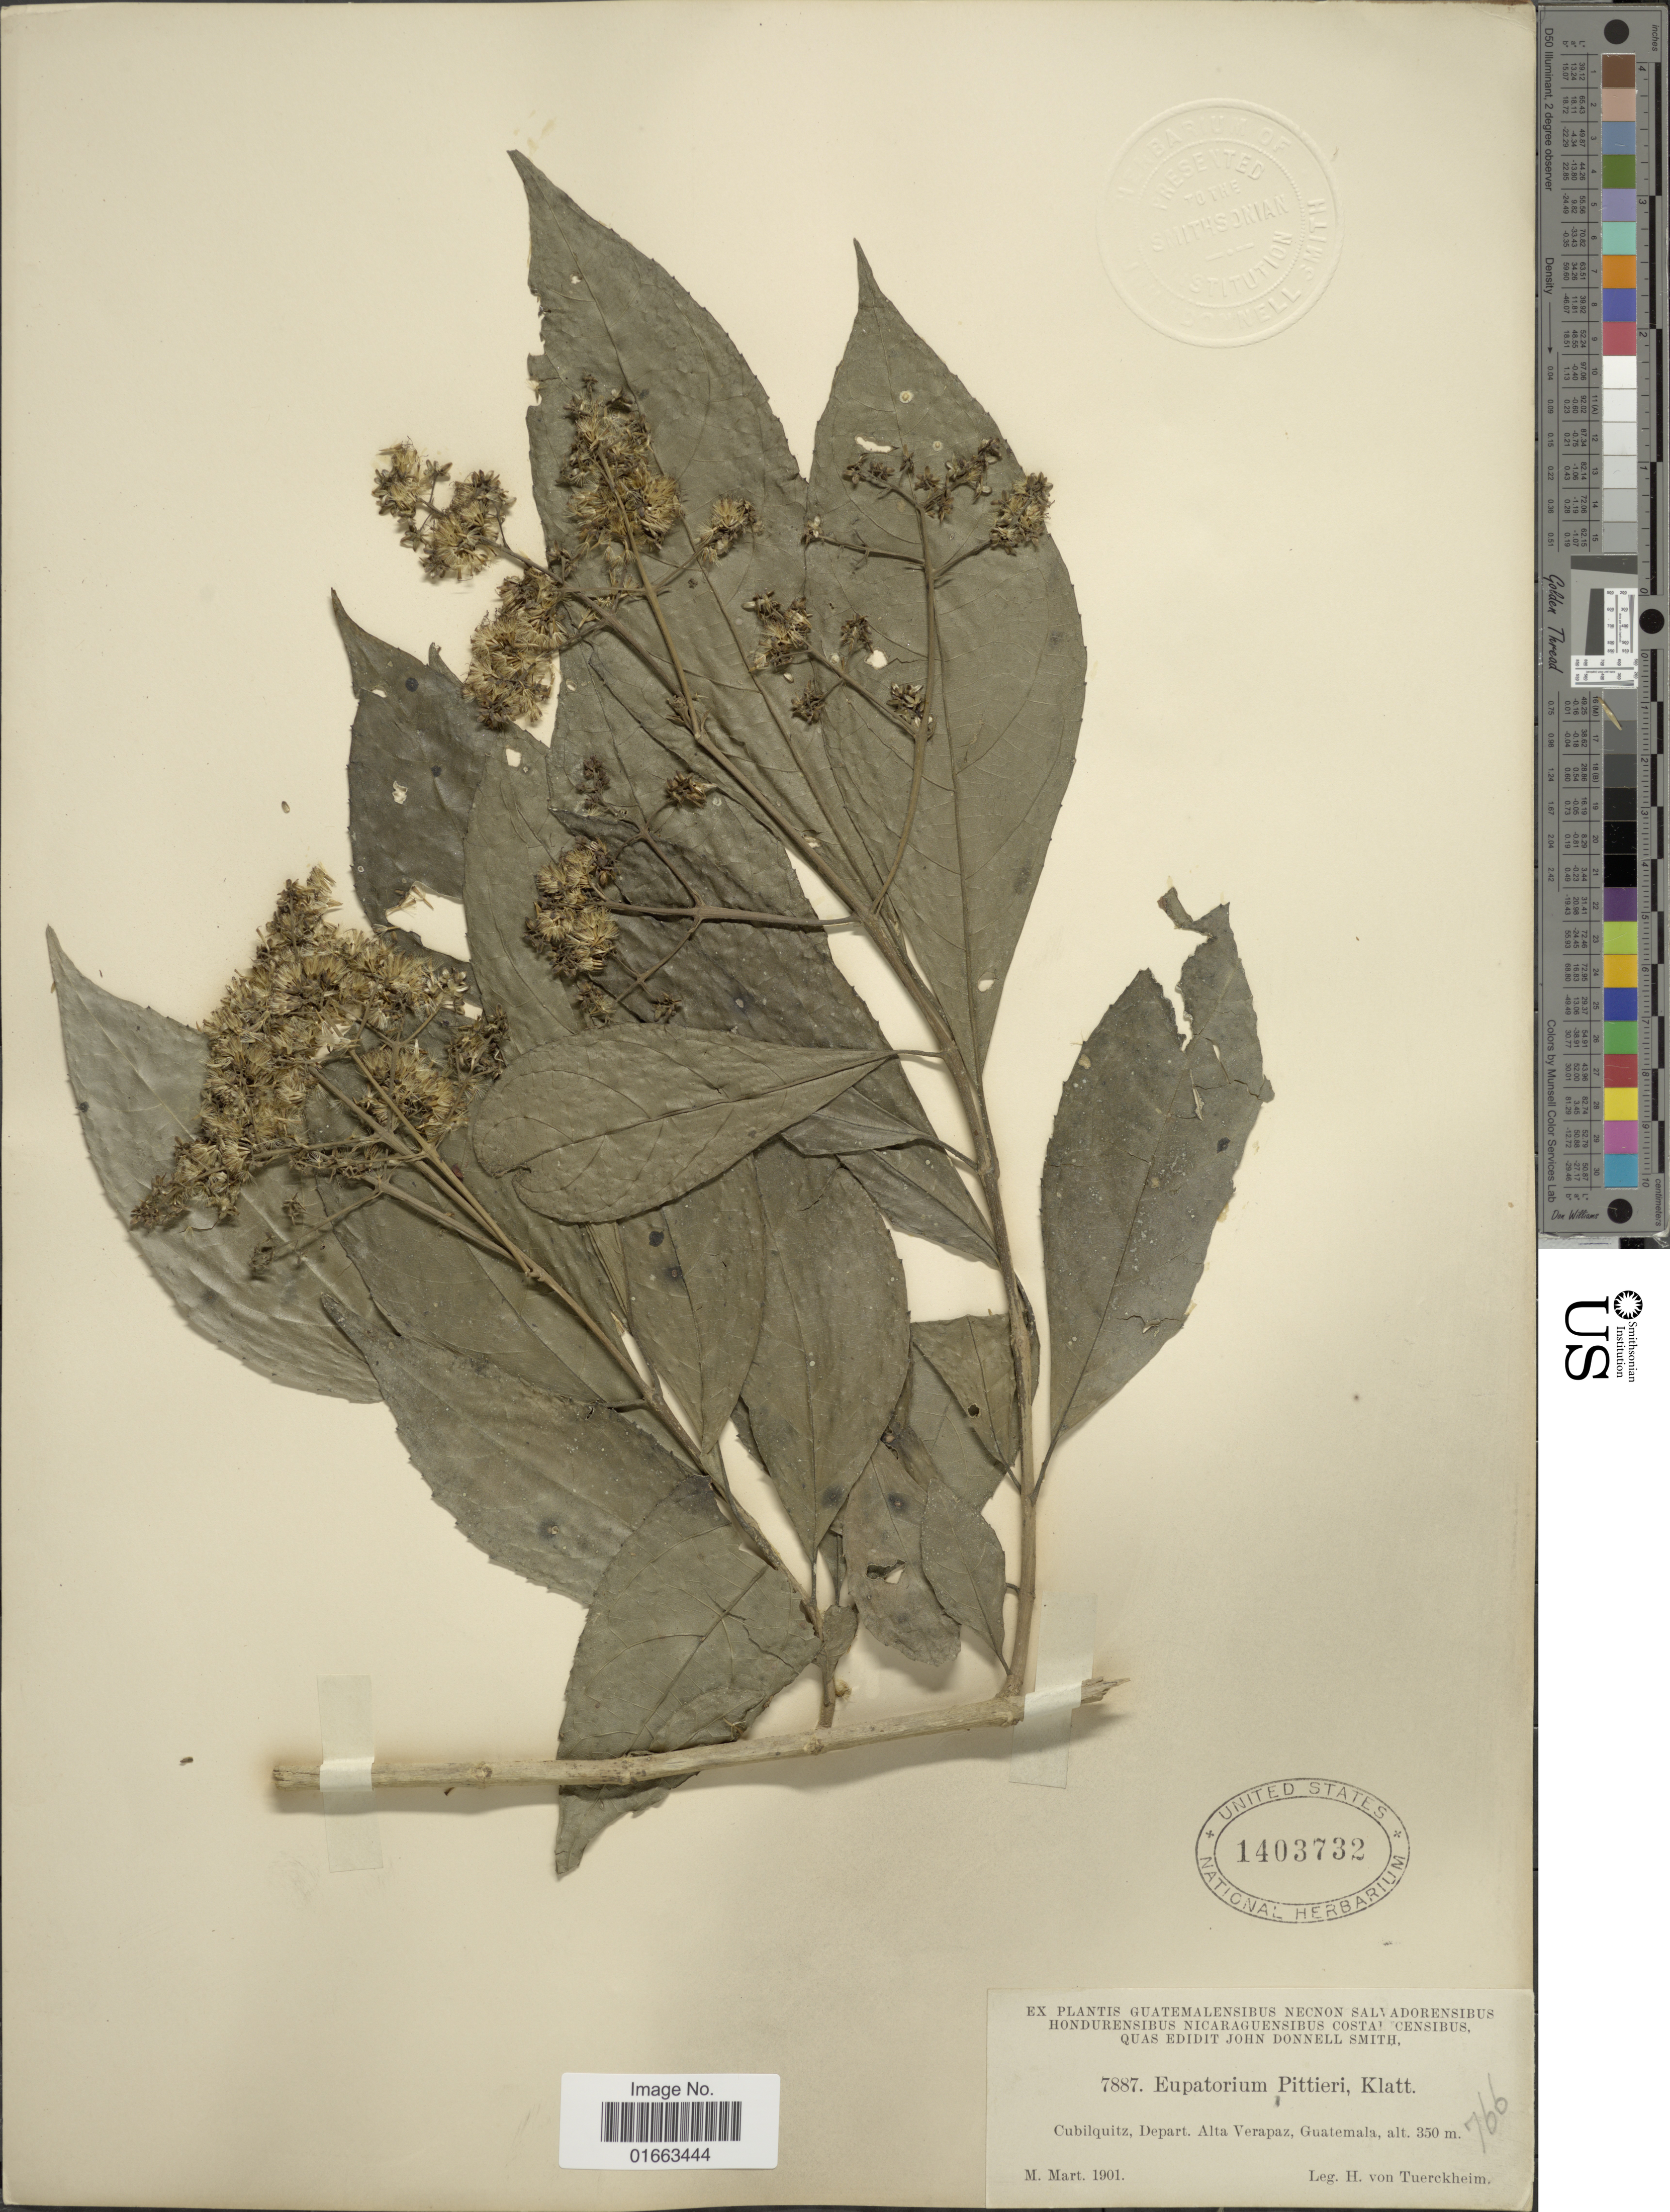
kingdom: Plantae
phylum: Tracheophyta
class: Magnoliopsida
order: Asterales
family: Asteraceae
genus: Koanophyllon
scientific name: Koanophyllon galeottii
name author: (B.L. Rob.) R.M. King & H. Rob.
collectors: H. von Türckheim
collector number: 7887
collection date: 1901-03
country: Guatemala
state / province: Alta Verapaz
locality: Cubilquitz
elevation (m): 350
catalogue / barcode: US 1403732